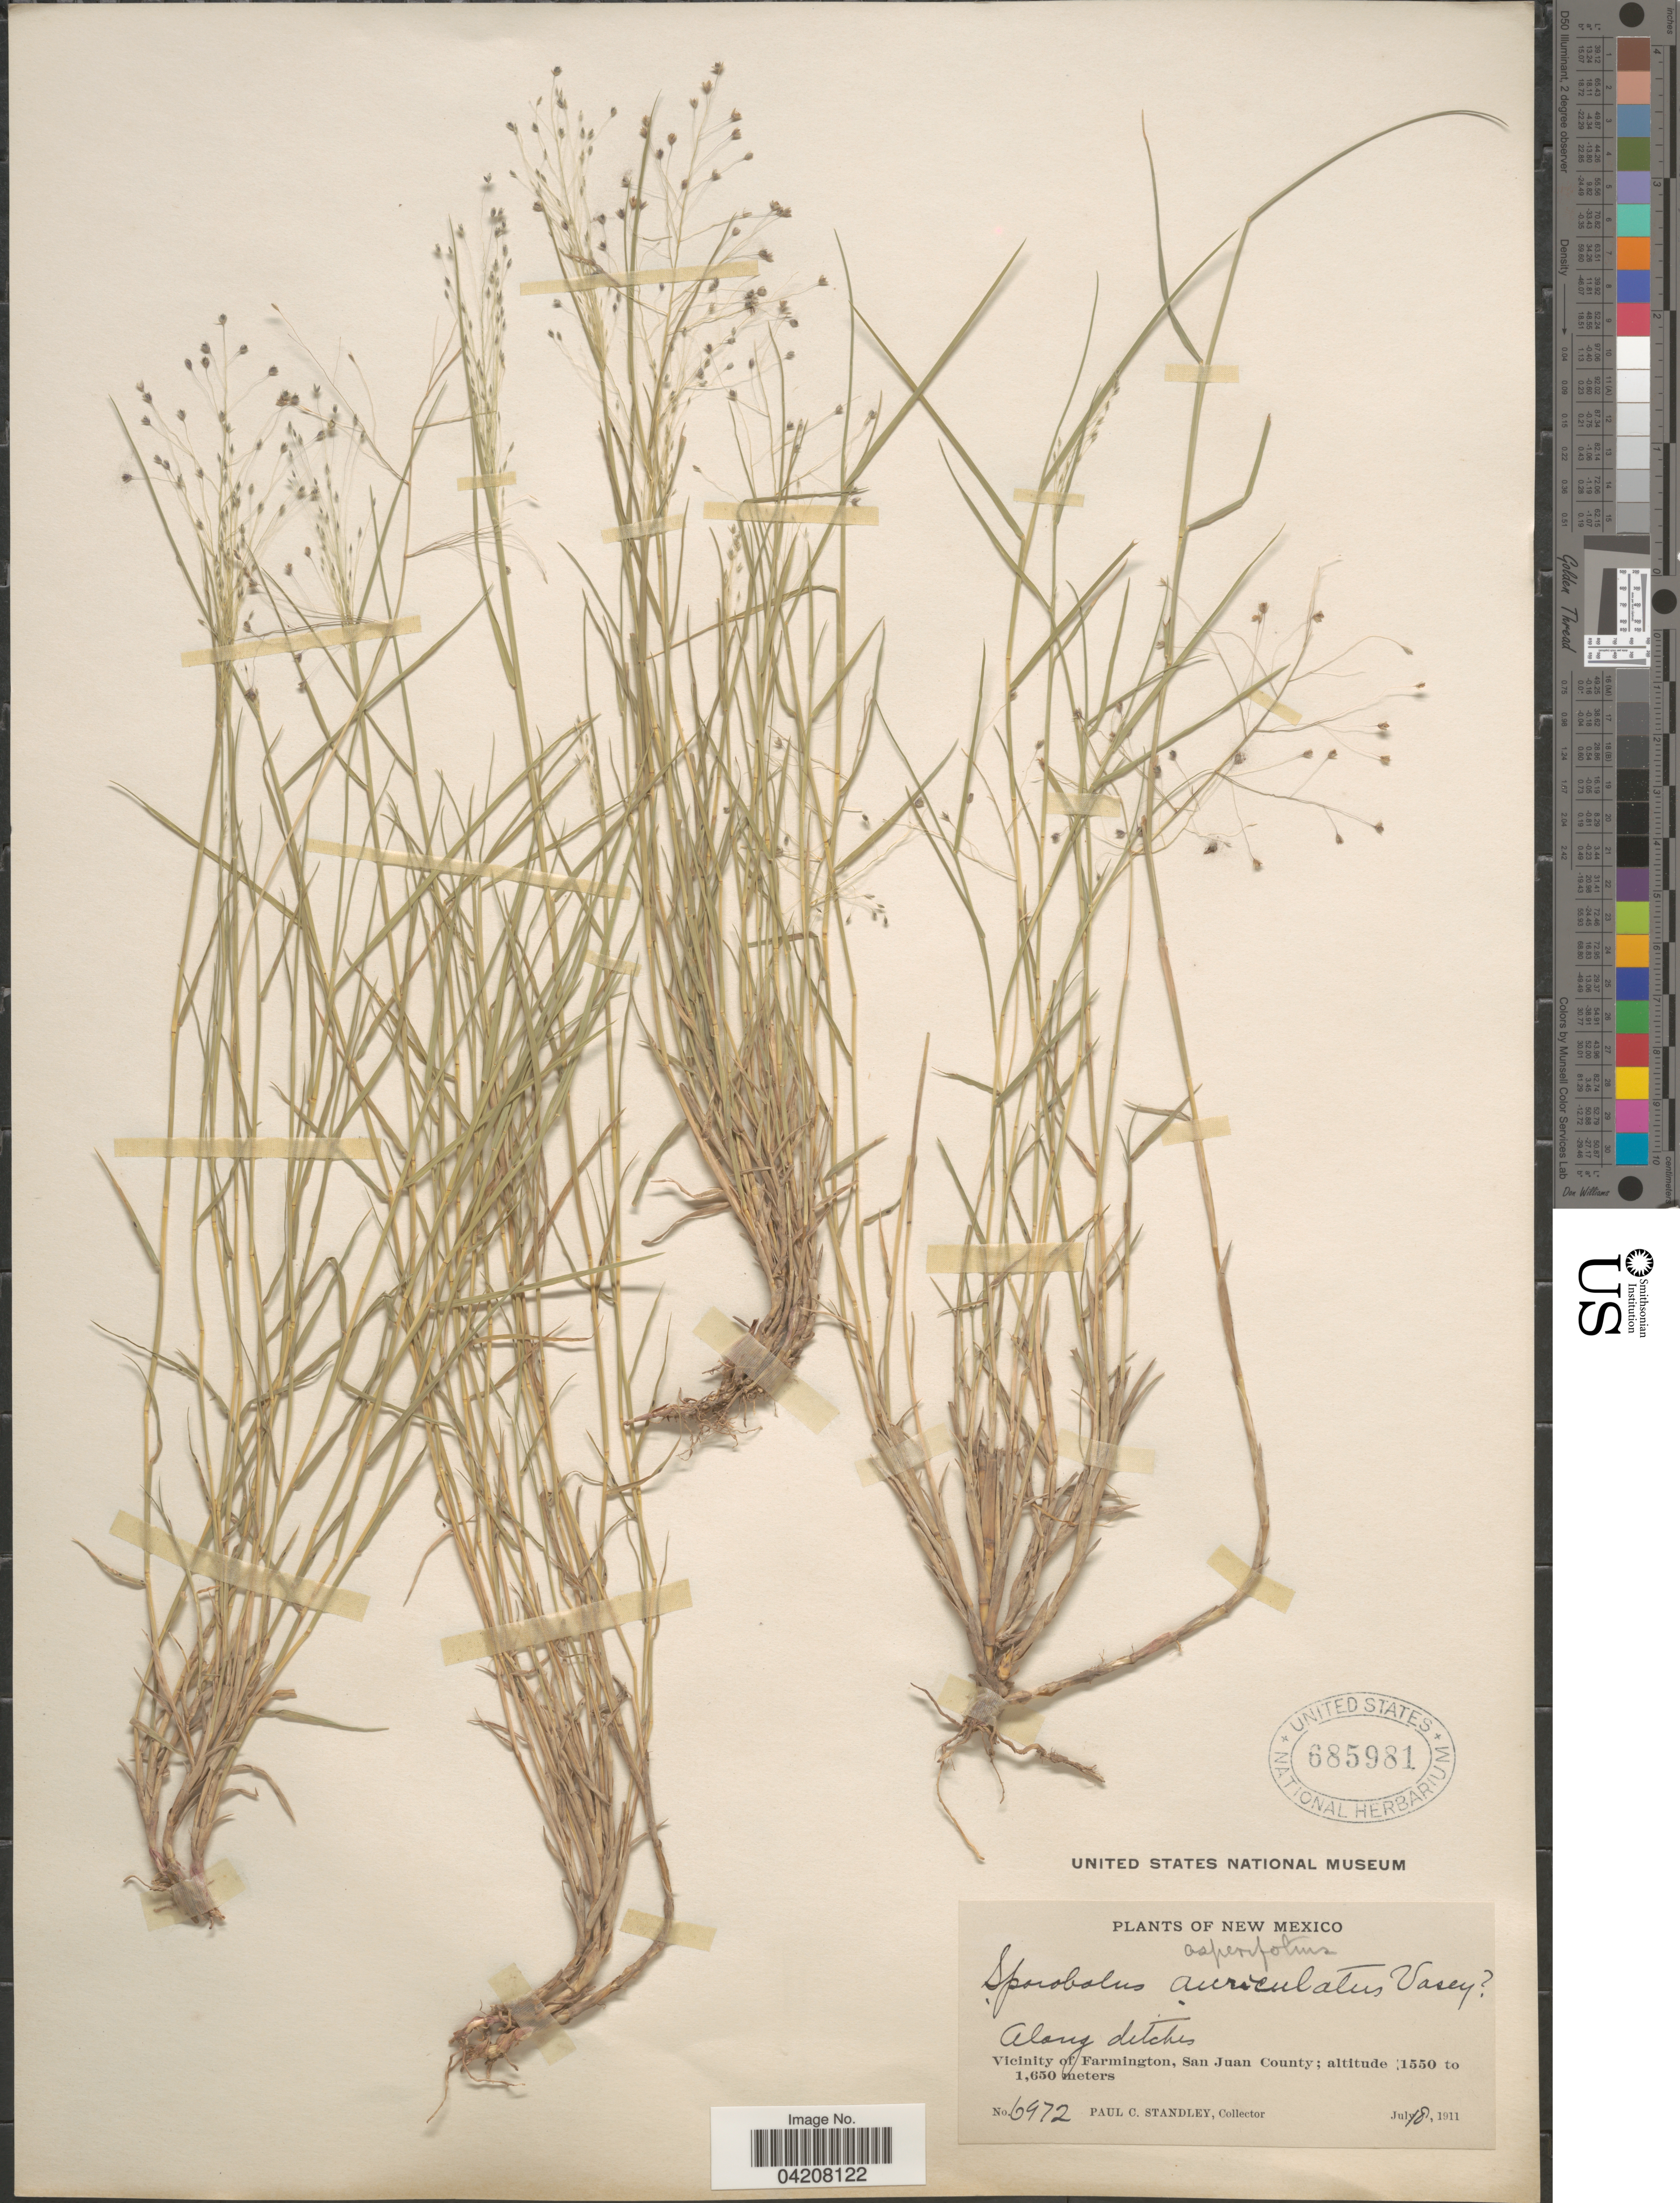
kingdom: Plantae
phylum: Tracheophyta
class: Liliopsida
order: Poales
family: Poaceae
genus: Muhlenbergia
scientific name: Muhlenbergia asperifolia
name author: (Nees & Meyen ex Trin.) Parodi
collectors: P. C. Standley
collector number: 6972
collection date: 1911-07-18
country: United States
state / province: New Mexico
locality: Along ditches. Vicinity of Farmington, San Juan County.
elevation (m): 1550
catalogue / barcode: US 685981